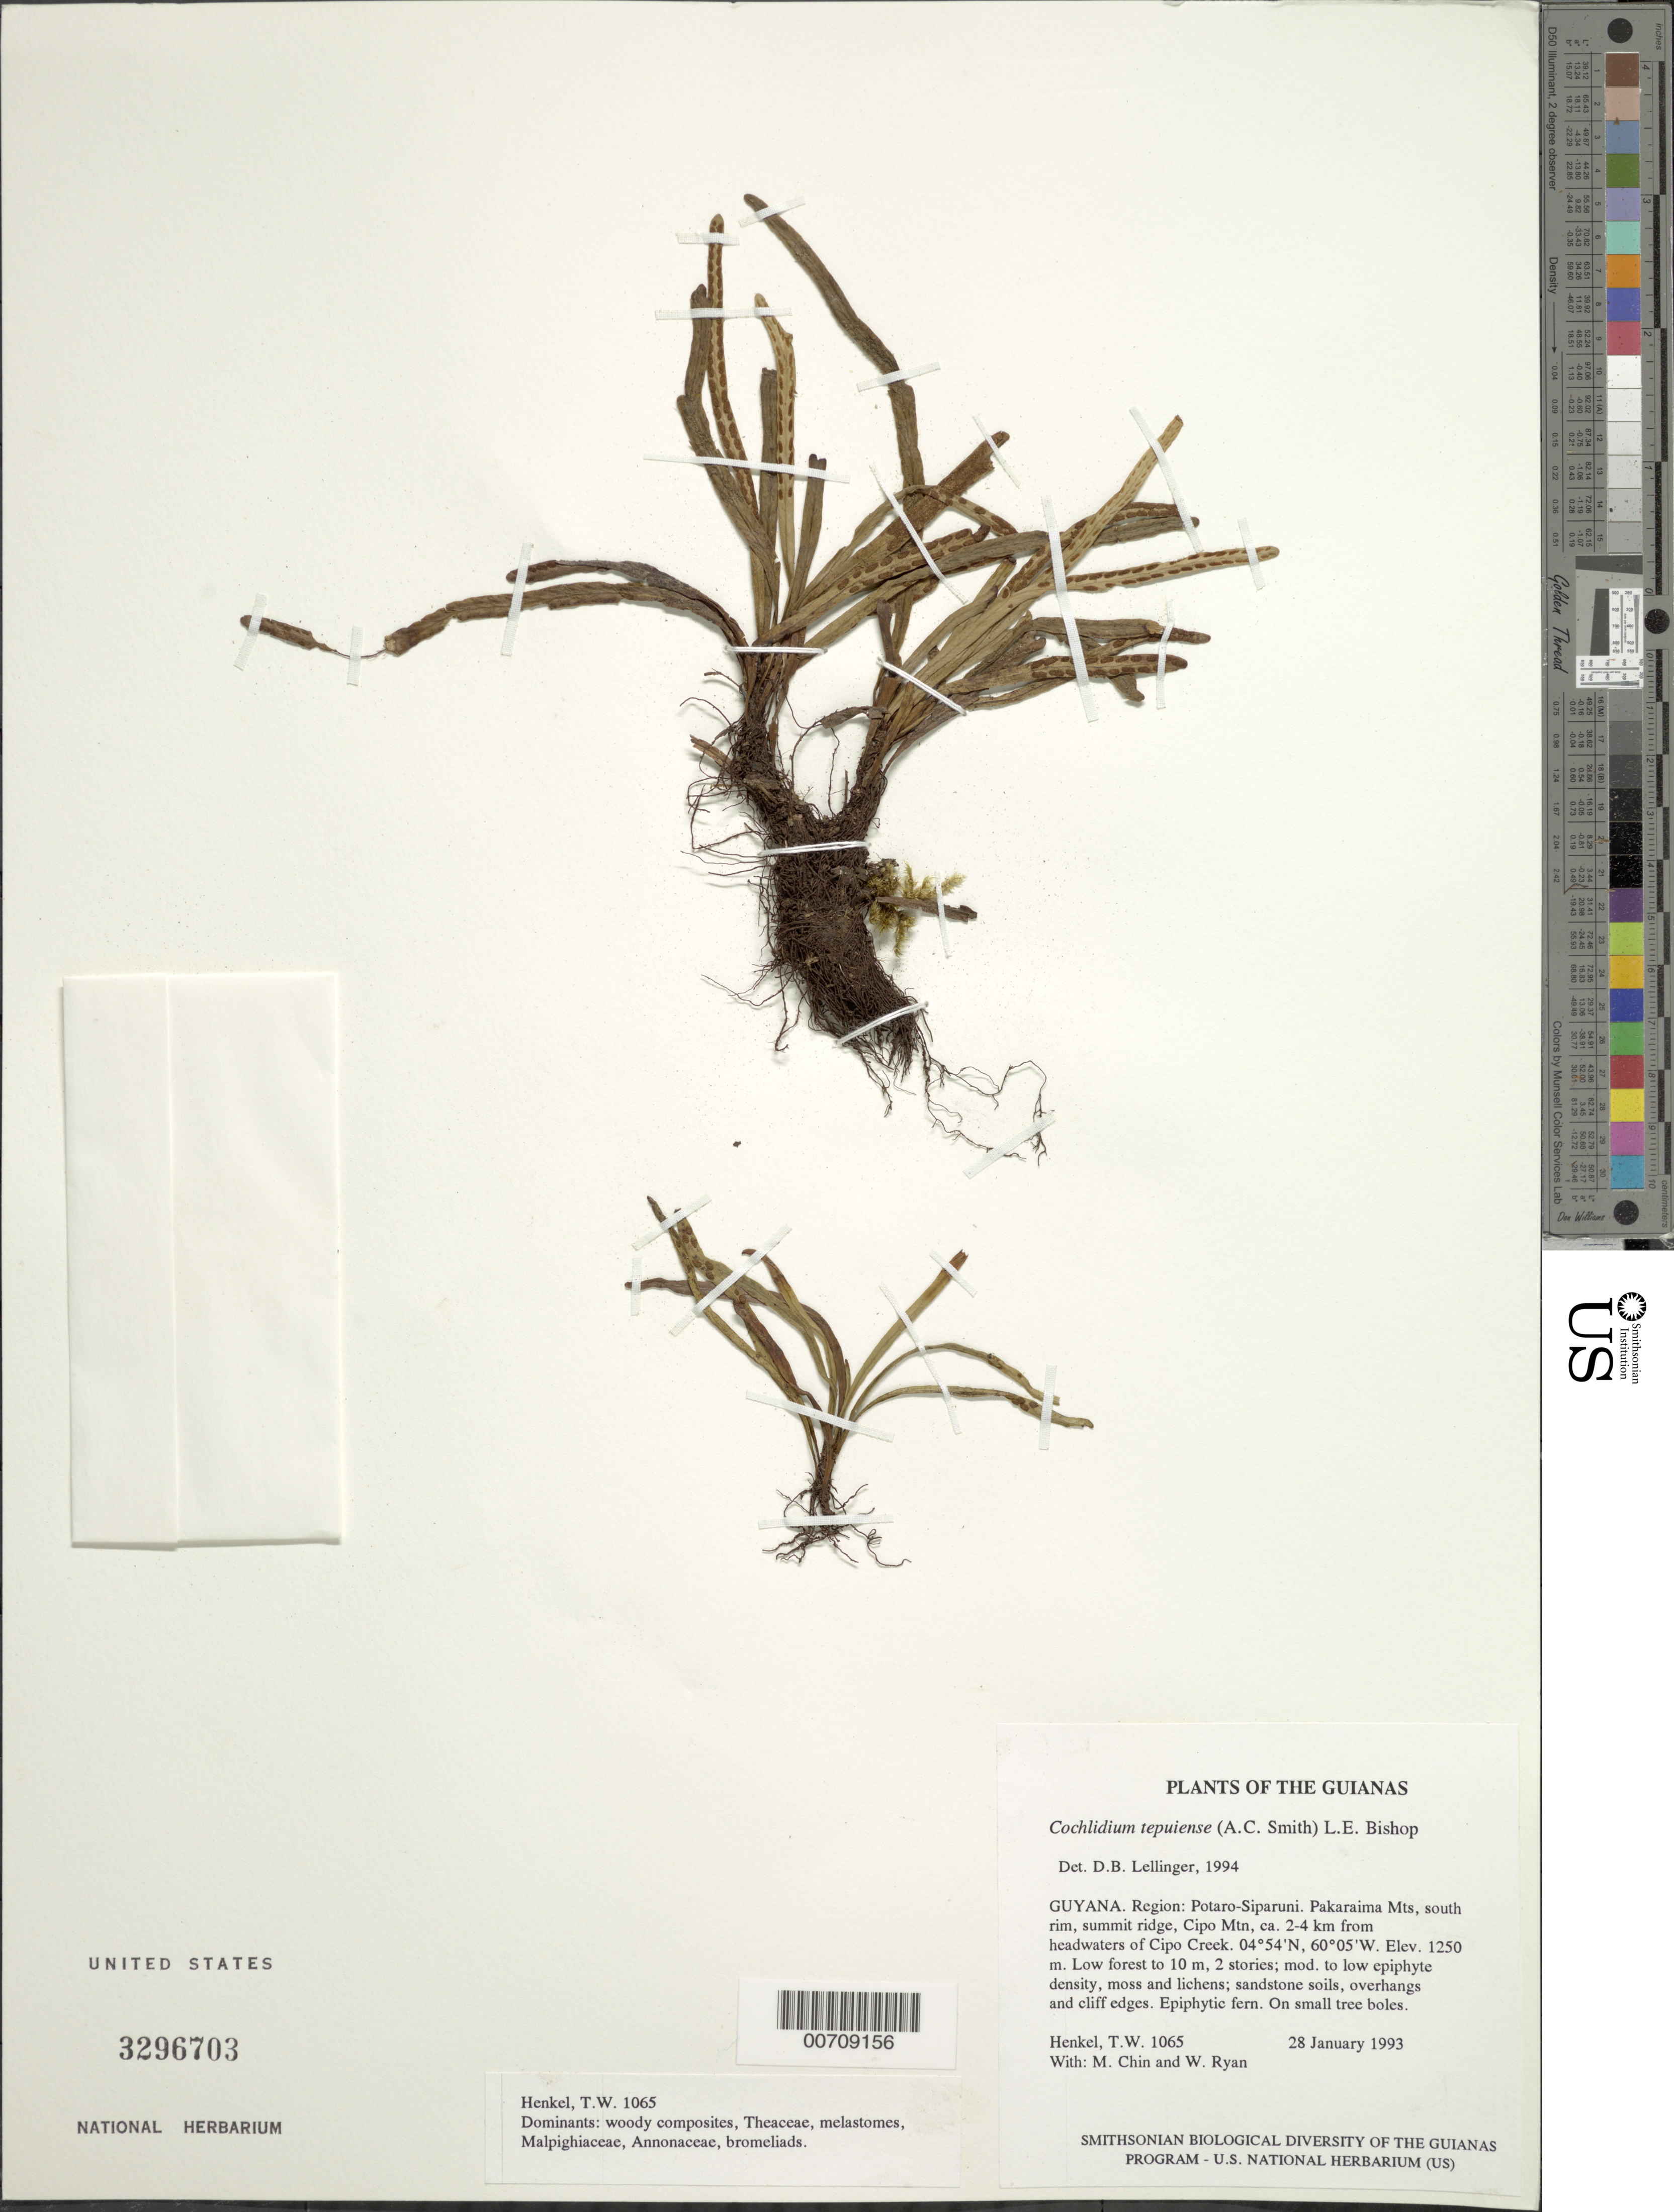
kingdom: Plantae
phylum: Tracheophyta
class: Polypodiopsida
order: Polypodiales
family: Polypodiaceae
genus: Cochlidium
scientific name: Cochlidium tepuiense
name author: (A.C. Sm.) L.E. Bishop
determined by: McKee, G. S., (US), NMNH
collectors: T. Henkel, M. Chin & W. Ryan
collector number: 1065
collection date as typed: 28 January 1993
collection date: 1993-01-28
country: Guyana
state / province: Potaro-Siparuni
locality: Pakaraima Mts, S rim, summit ridge, Cipo Mt, ±2-4 km from headwaters of Cipo Creek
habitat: Low forest to 10 m, 2 stories; sandstone soils, overhangs and cliff edges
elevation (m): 1250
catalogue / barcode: US 3296703